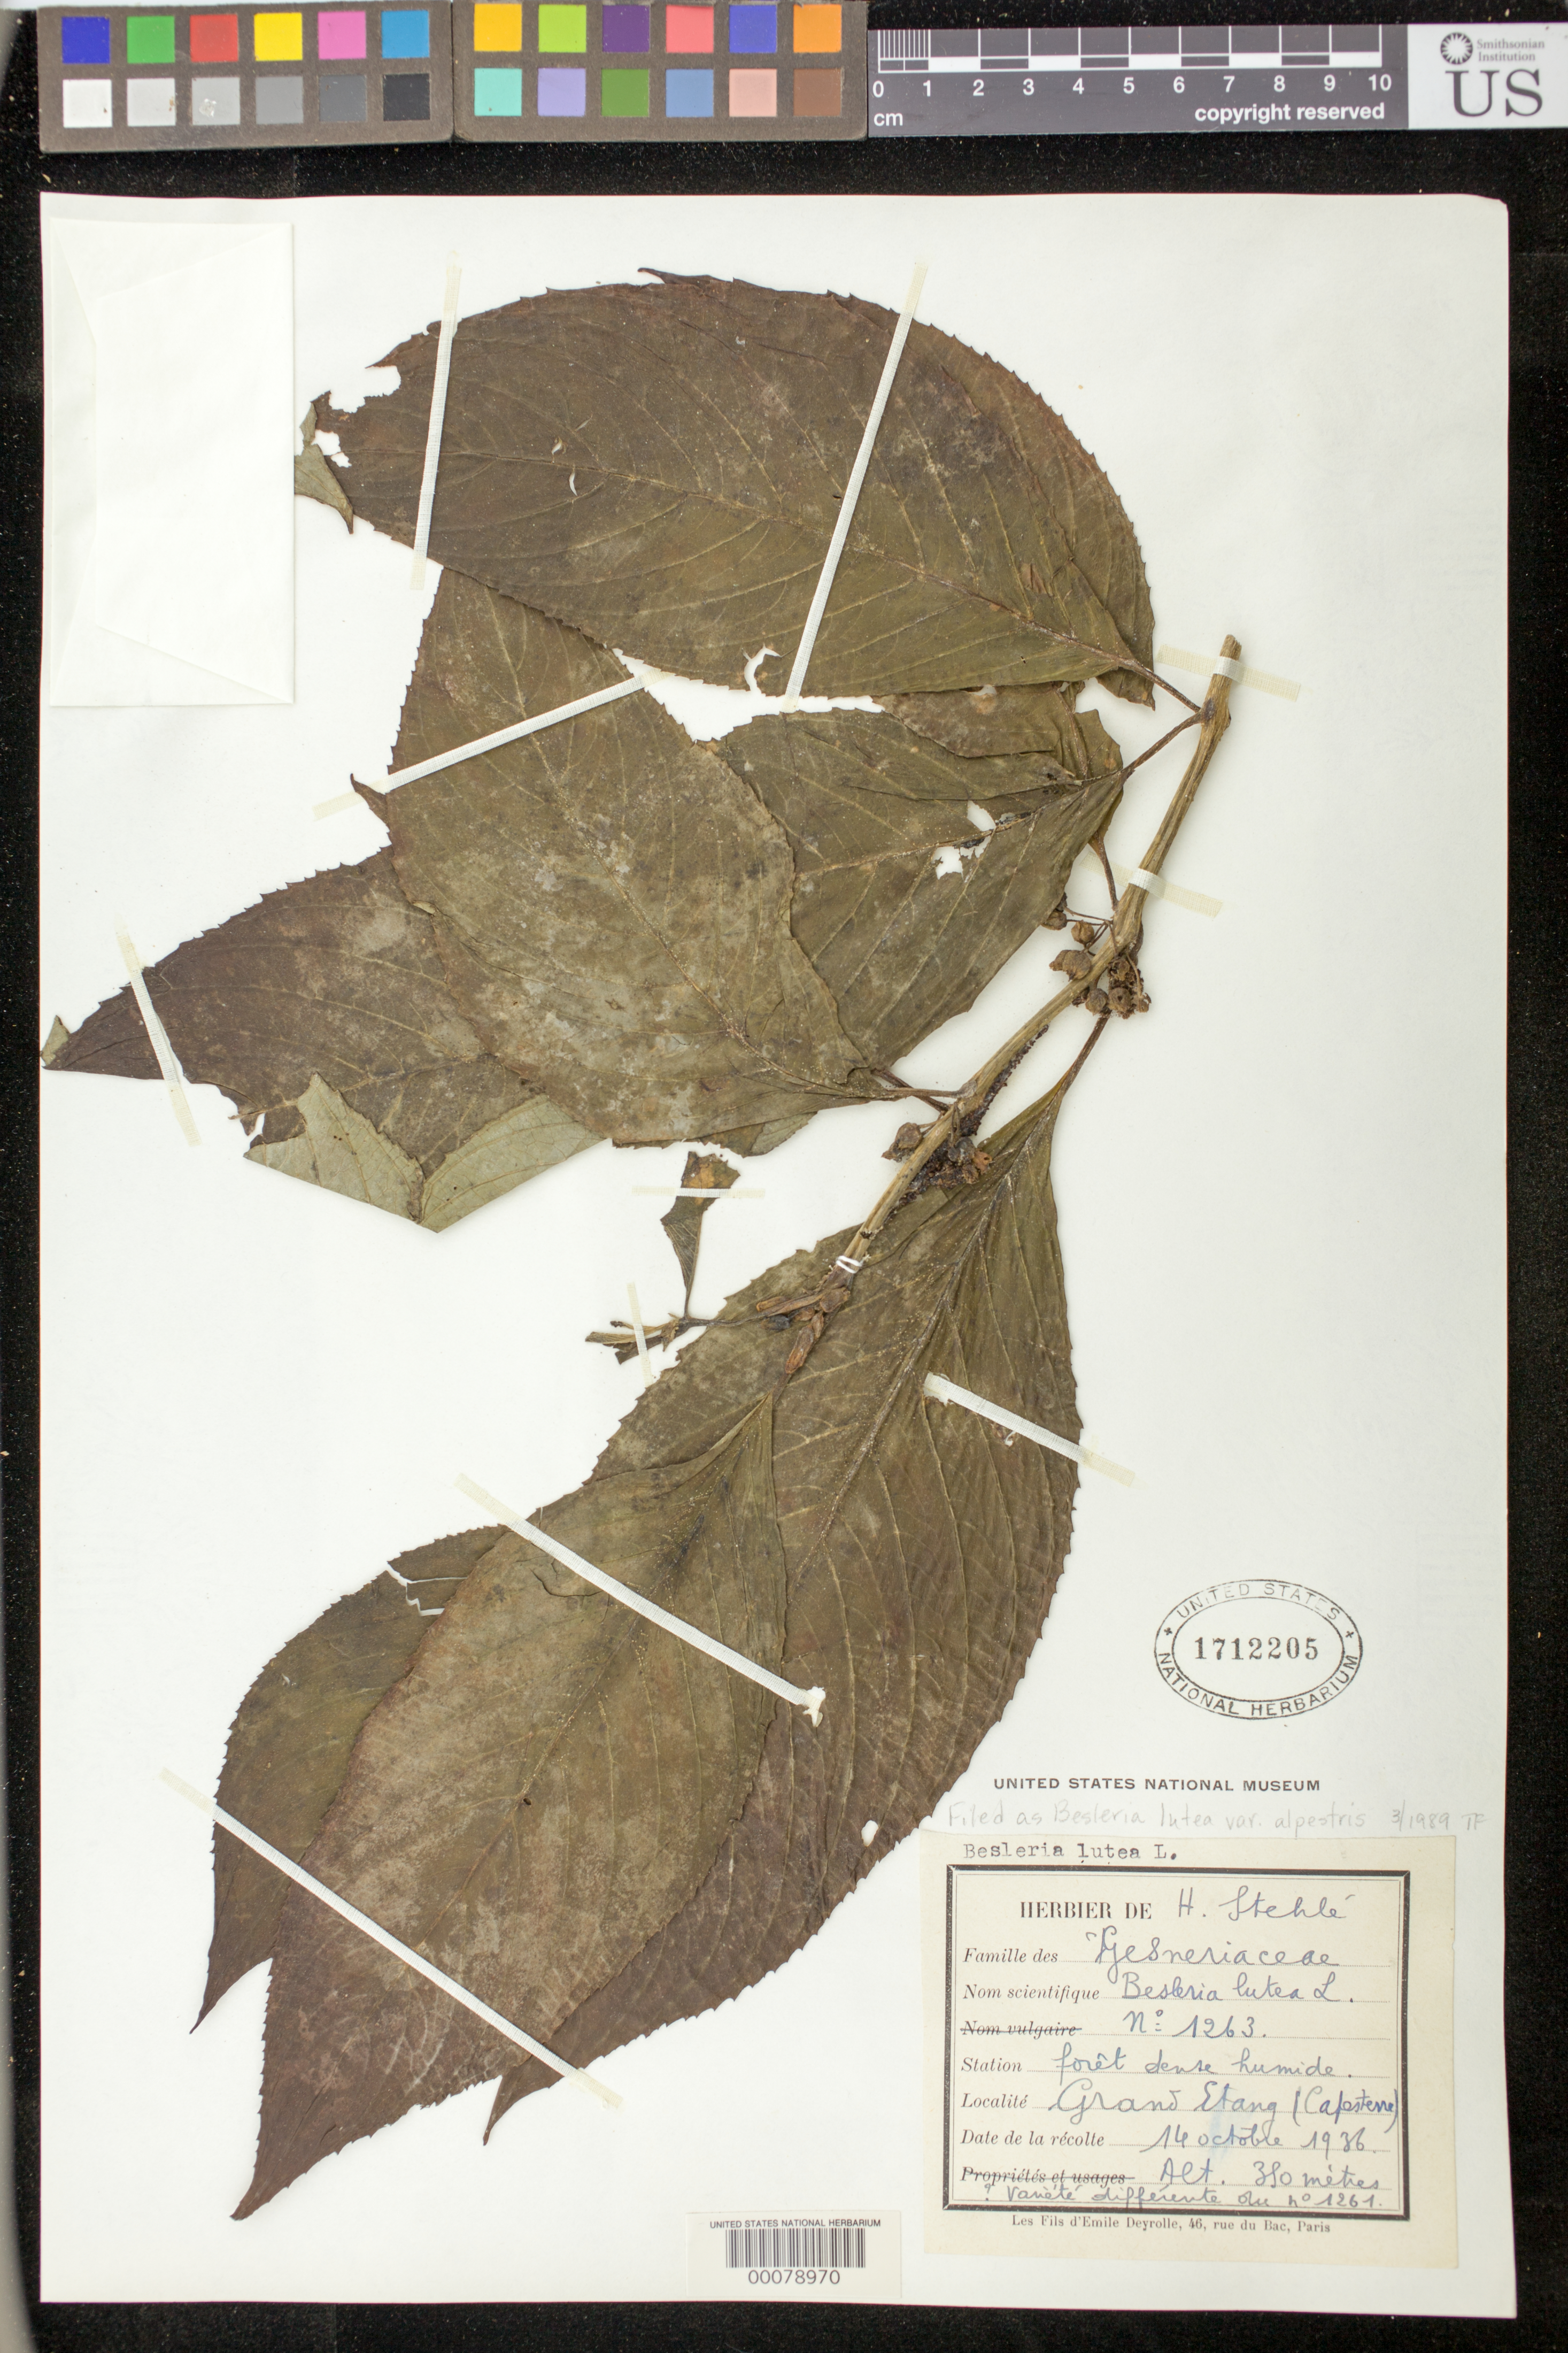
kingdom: Plantae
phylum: Tracheophyta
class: Magnoliopsida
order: Lamiales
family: Gesneriaceae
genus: Besleria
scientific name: Besleria lutea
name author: L.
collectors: H. Stehlé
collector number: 1263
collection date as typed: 16 Oct 1936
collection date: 1936-10-16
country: Guadeloupe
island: Basse Terre [Guadeloupe]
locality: Grand Etang (Cafesterre)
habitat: Dense, humid forest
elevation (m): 310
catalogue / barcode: US 1712205